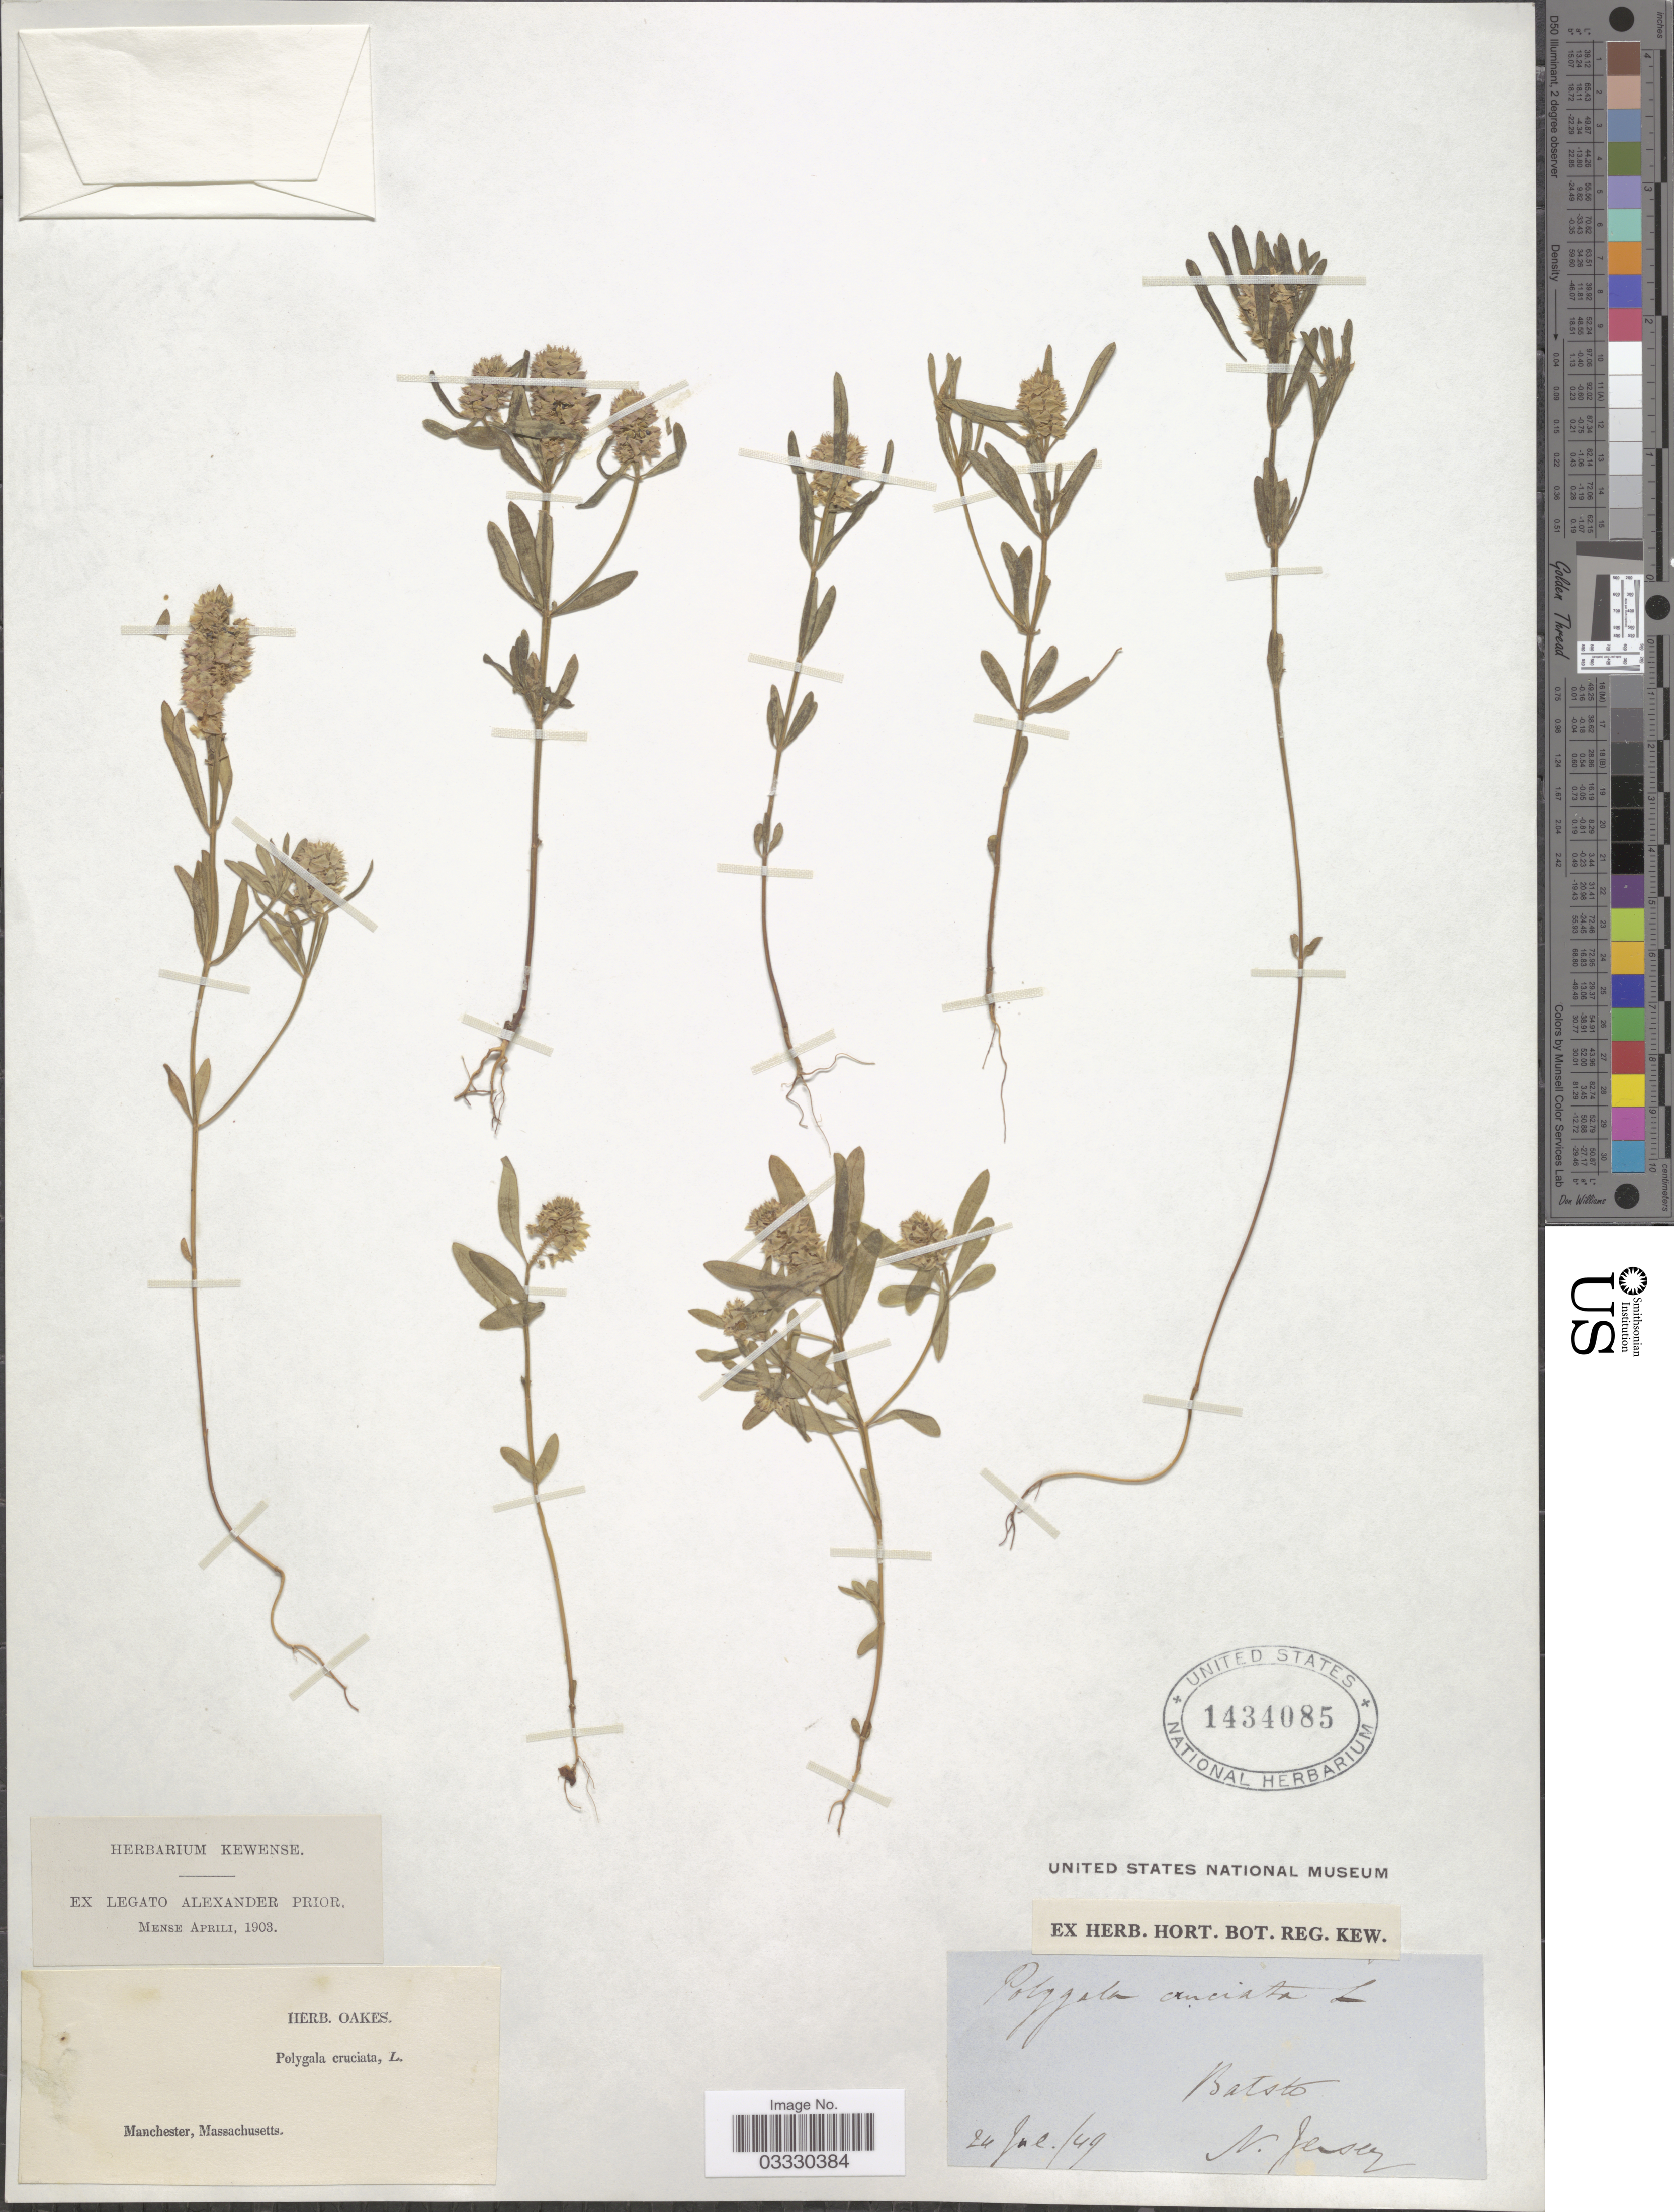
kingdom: Plantae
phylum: Tracheophyta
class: Magnoliopsida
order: Fabales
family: Polygalaceae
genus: Polygala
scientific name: Polygala cruciata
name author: L.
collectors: ex herb. Oakes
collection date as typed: Transcribed d/m/y: 24/7/49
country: United States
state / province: Massachusetts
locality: Manchester. Batsto.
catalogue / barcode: US 1434085